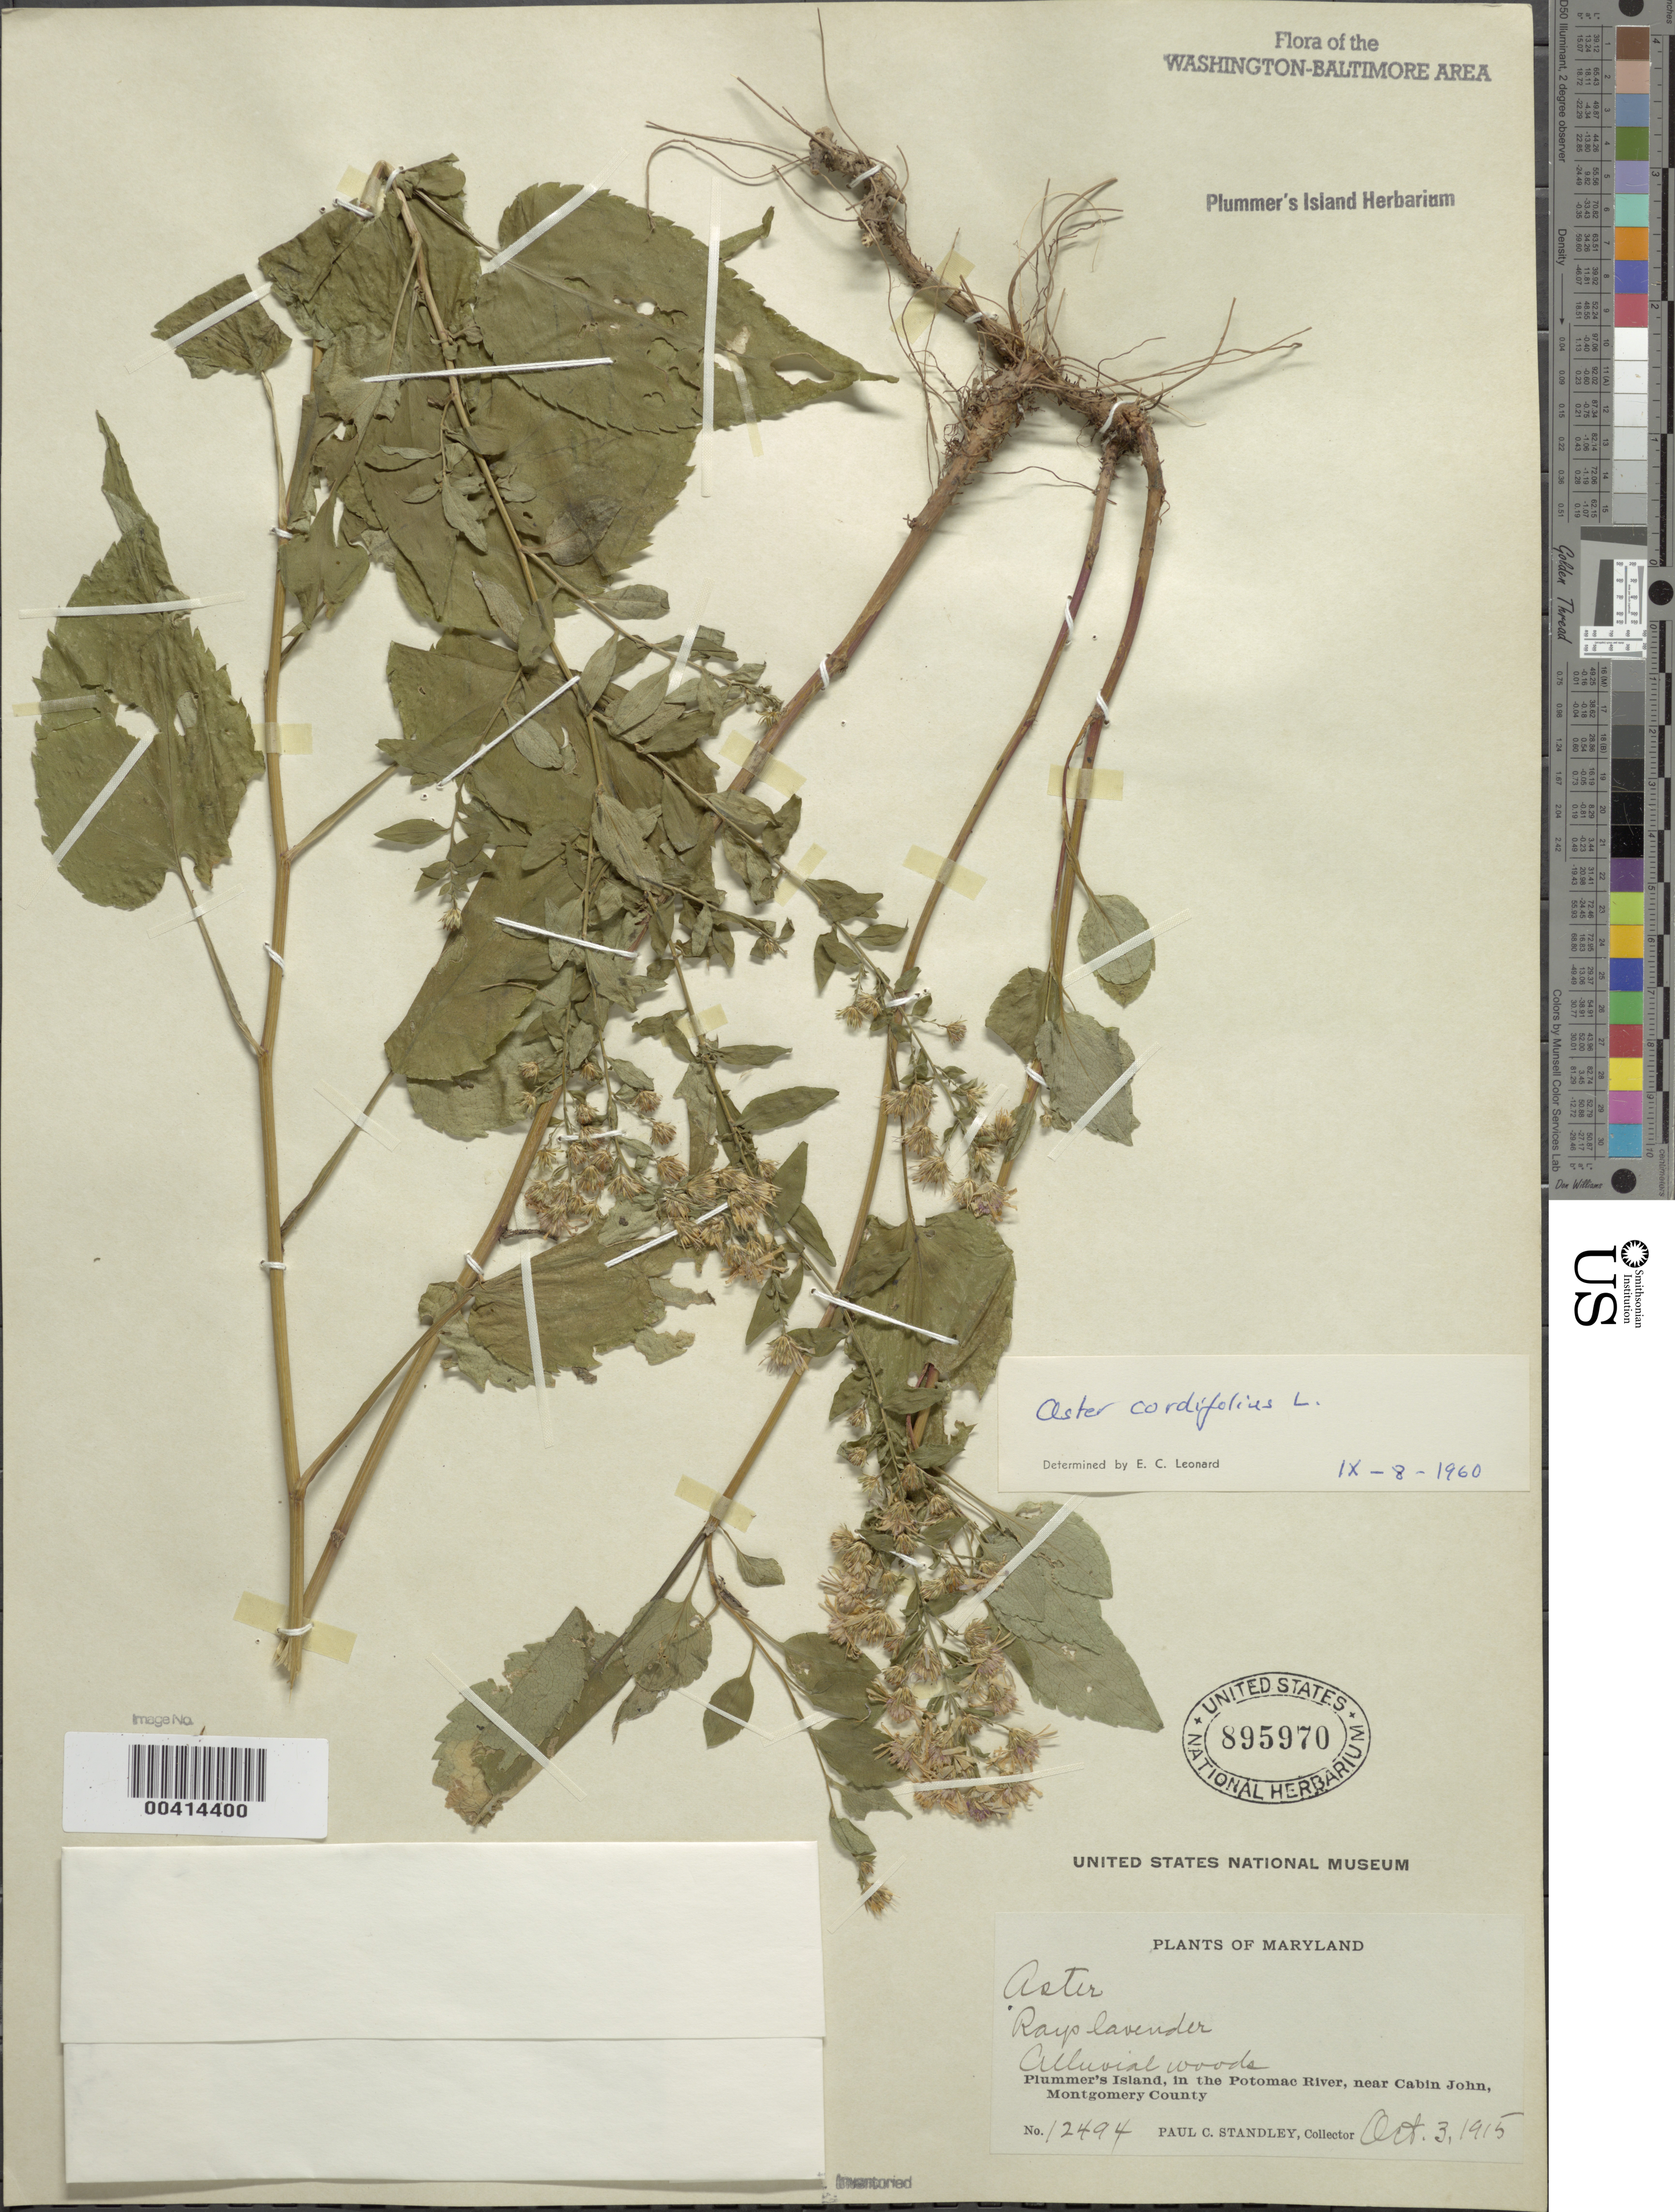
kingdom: Plantae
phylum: Tracheophyta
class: Magnoliopsida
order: Asterales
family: Asteraceae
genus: Symphyotrichum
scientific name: Symphyotrichum cordifolium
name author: (L.) G.L. Nesom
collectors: P. C. Standley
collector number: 12494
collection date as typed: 03 Oct 1915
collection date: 1915-10-03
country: United States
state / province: Maryland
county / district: Montgomery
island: Plummers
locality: Plummer's Island C. & O. Canal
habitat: Alluvial woods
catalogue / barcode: US 895970